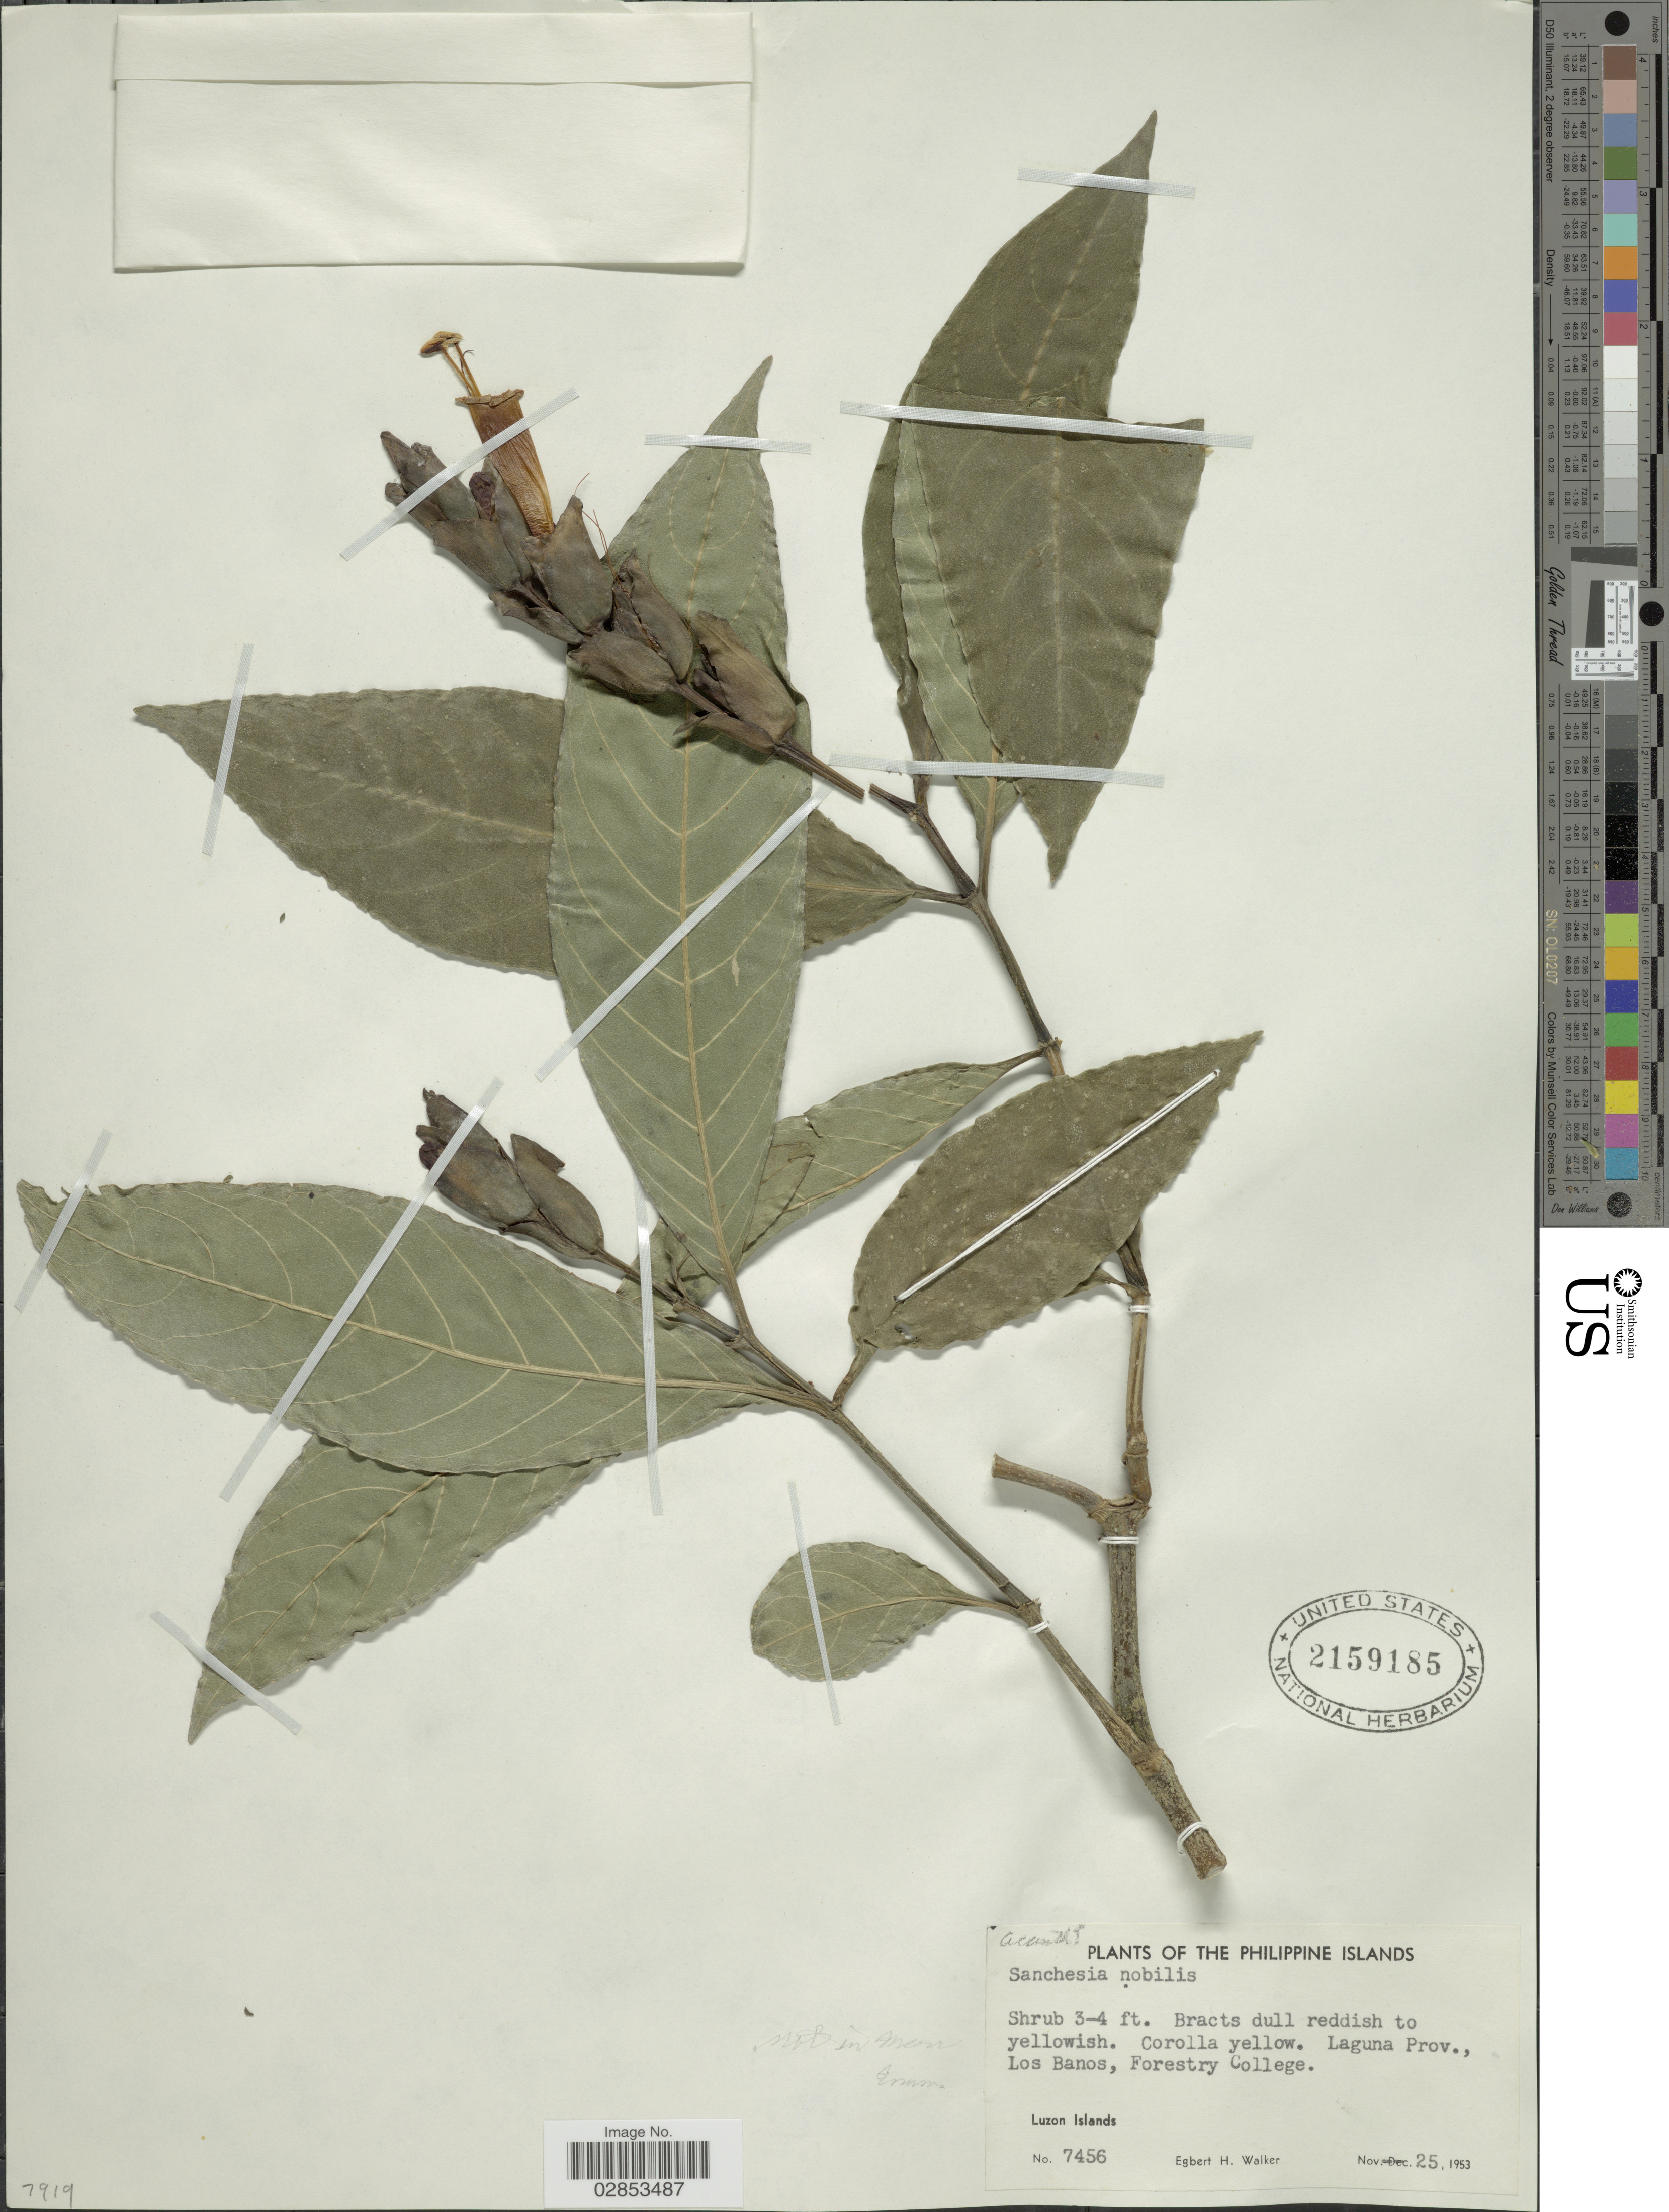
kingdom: Plantae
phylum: Tracheophyta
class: Magnoliopsida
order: Lamiales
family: Acanthaceae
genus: Sanchezia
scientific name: Sanchezia oblonga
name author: Ruiz & Pav.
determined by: Azevedo, Igor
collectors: E. H. Walker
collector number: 7456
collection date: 1953-11-25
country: Philippines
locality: Philippines Islands. Laguna Prov., Los Banos, Forestry College. Luzon Islands.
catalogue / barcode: US 2159185